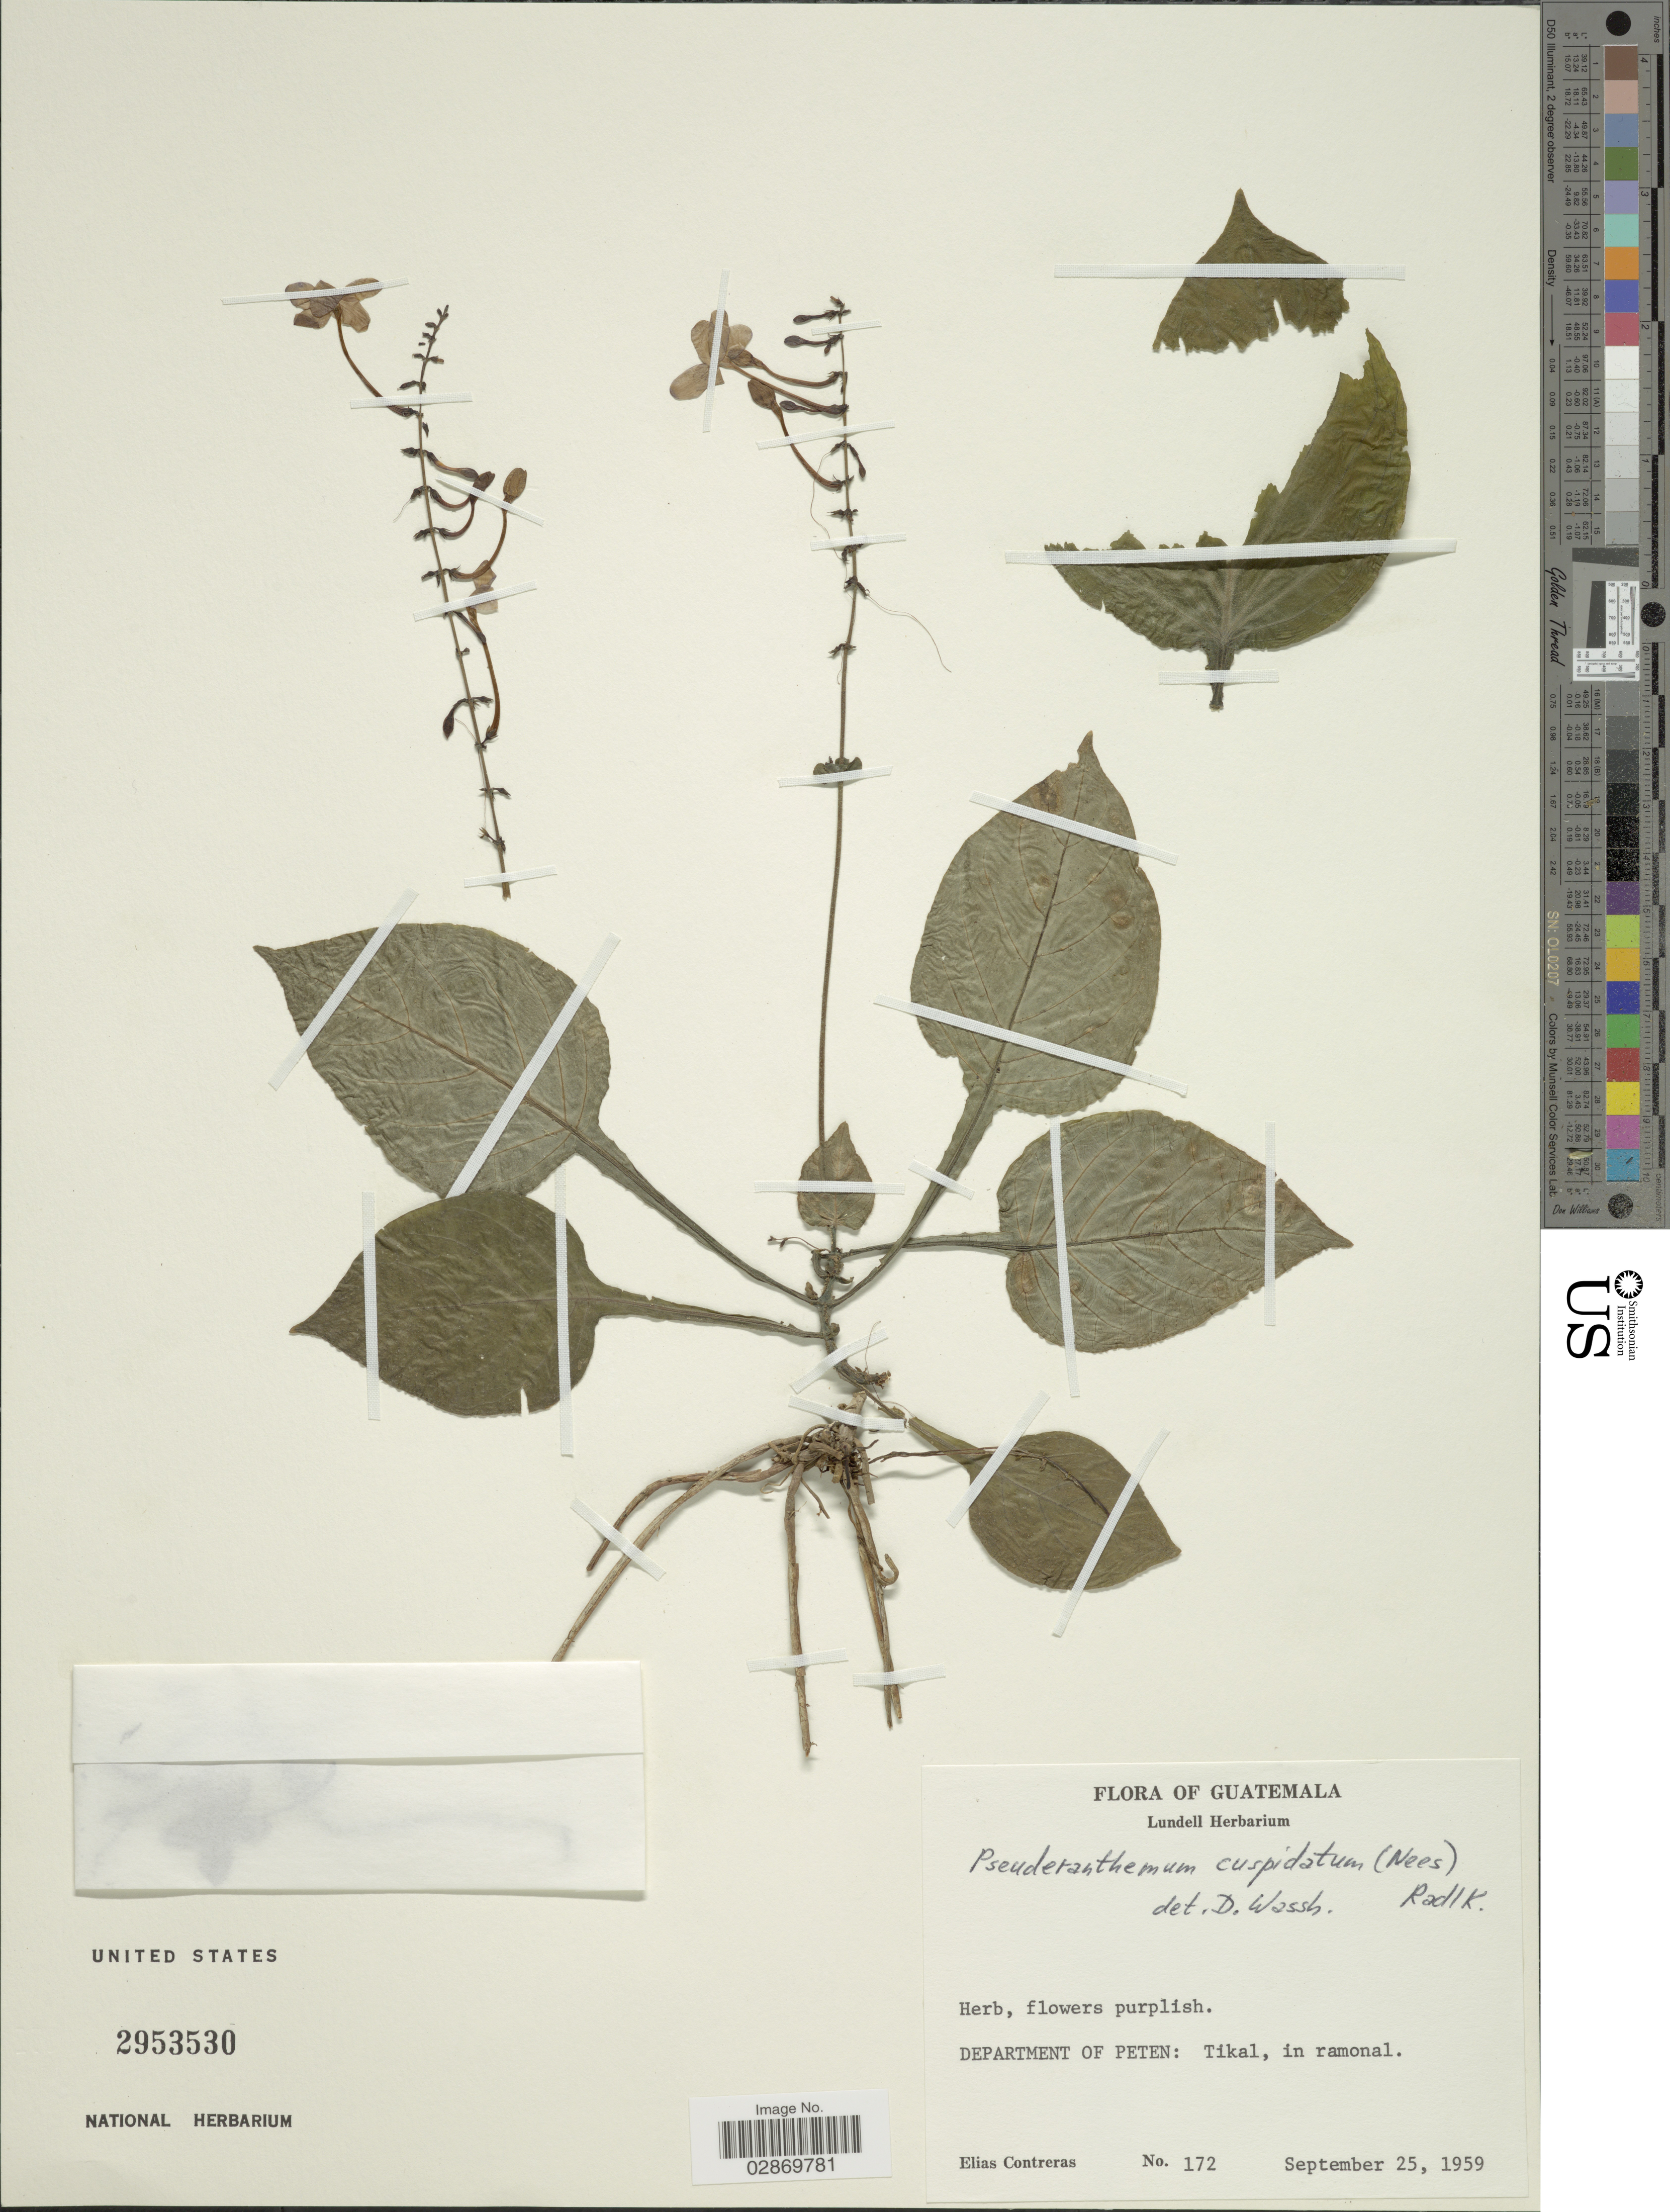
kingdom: Plantae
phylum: Tracheophyta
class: Magnoliopsida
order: Lamiales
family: Acanthaceae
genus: Pseuderanthemum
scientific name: Pseuderanthemum cuspidatum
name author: (Nees) Radlk. ex Lindau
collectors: E. Contreras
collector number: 172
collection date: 1959-09-25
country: Guatemala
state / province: El Petén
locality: Department of Peten, Tikal, in ramonal.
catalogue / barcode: US 2953530